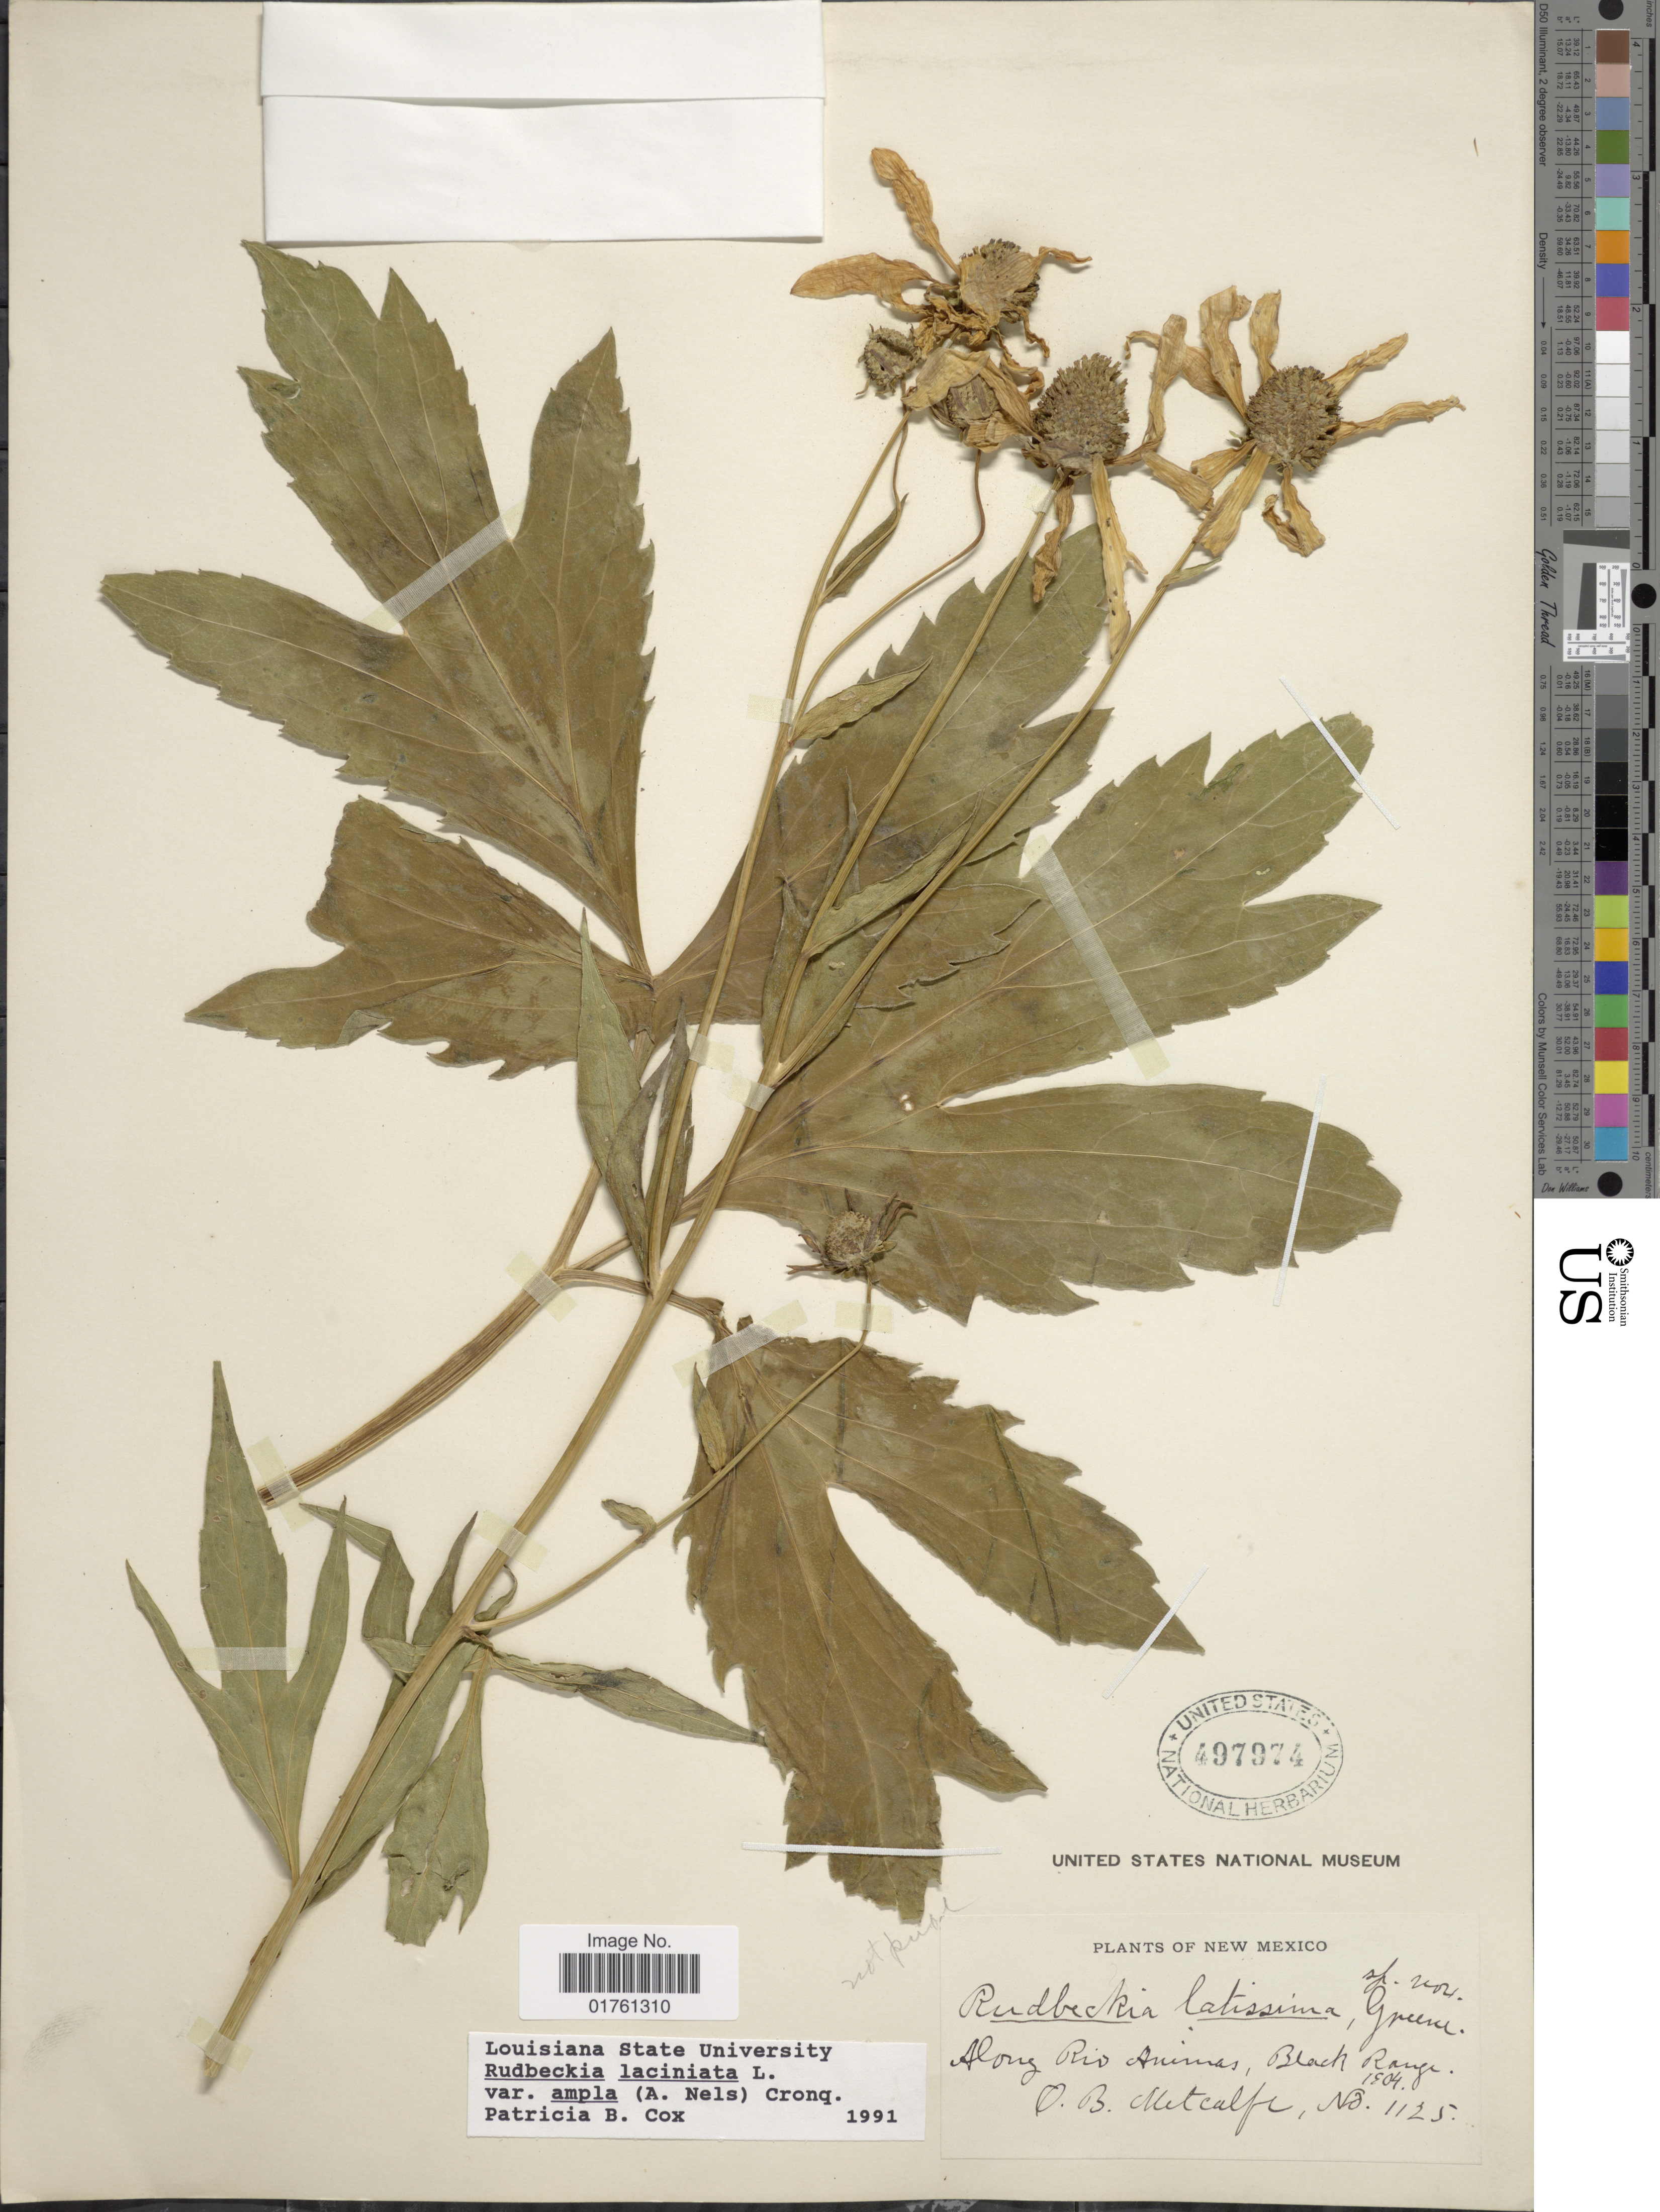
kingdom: Plantae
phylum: Tracheophyta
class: Magnoliopsida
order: Asterales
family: Asteraceae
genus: Rudbeckia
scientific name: Rudbeckia laciniata var. ampla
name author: (A. Nelson) Cronq.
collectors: O. B. Metcalfe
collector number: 1125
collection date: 1904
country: United States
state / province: New Mexico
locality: Along Riv animas, Black Range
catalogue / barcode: US 497974